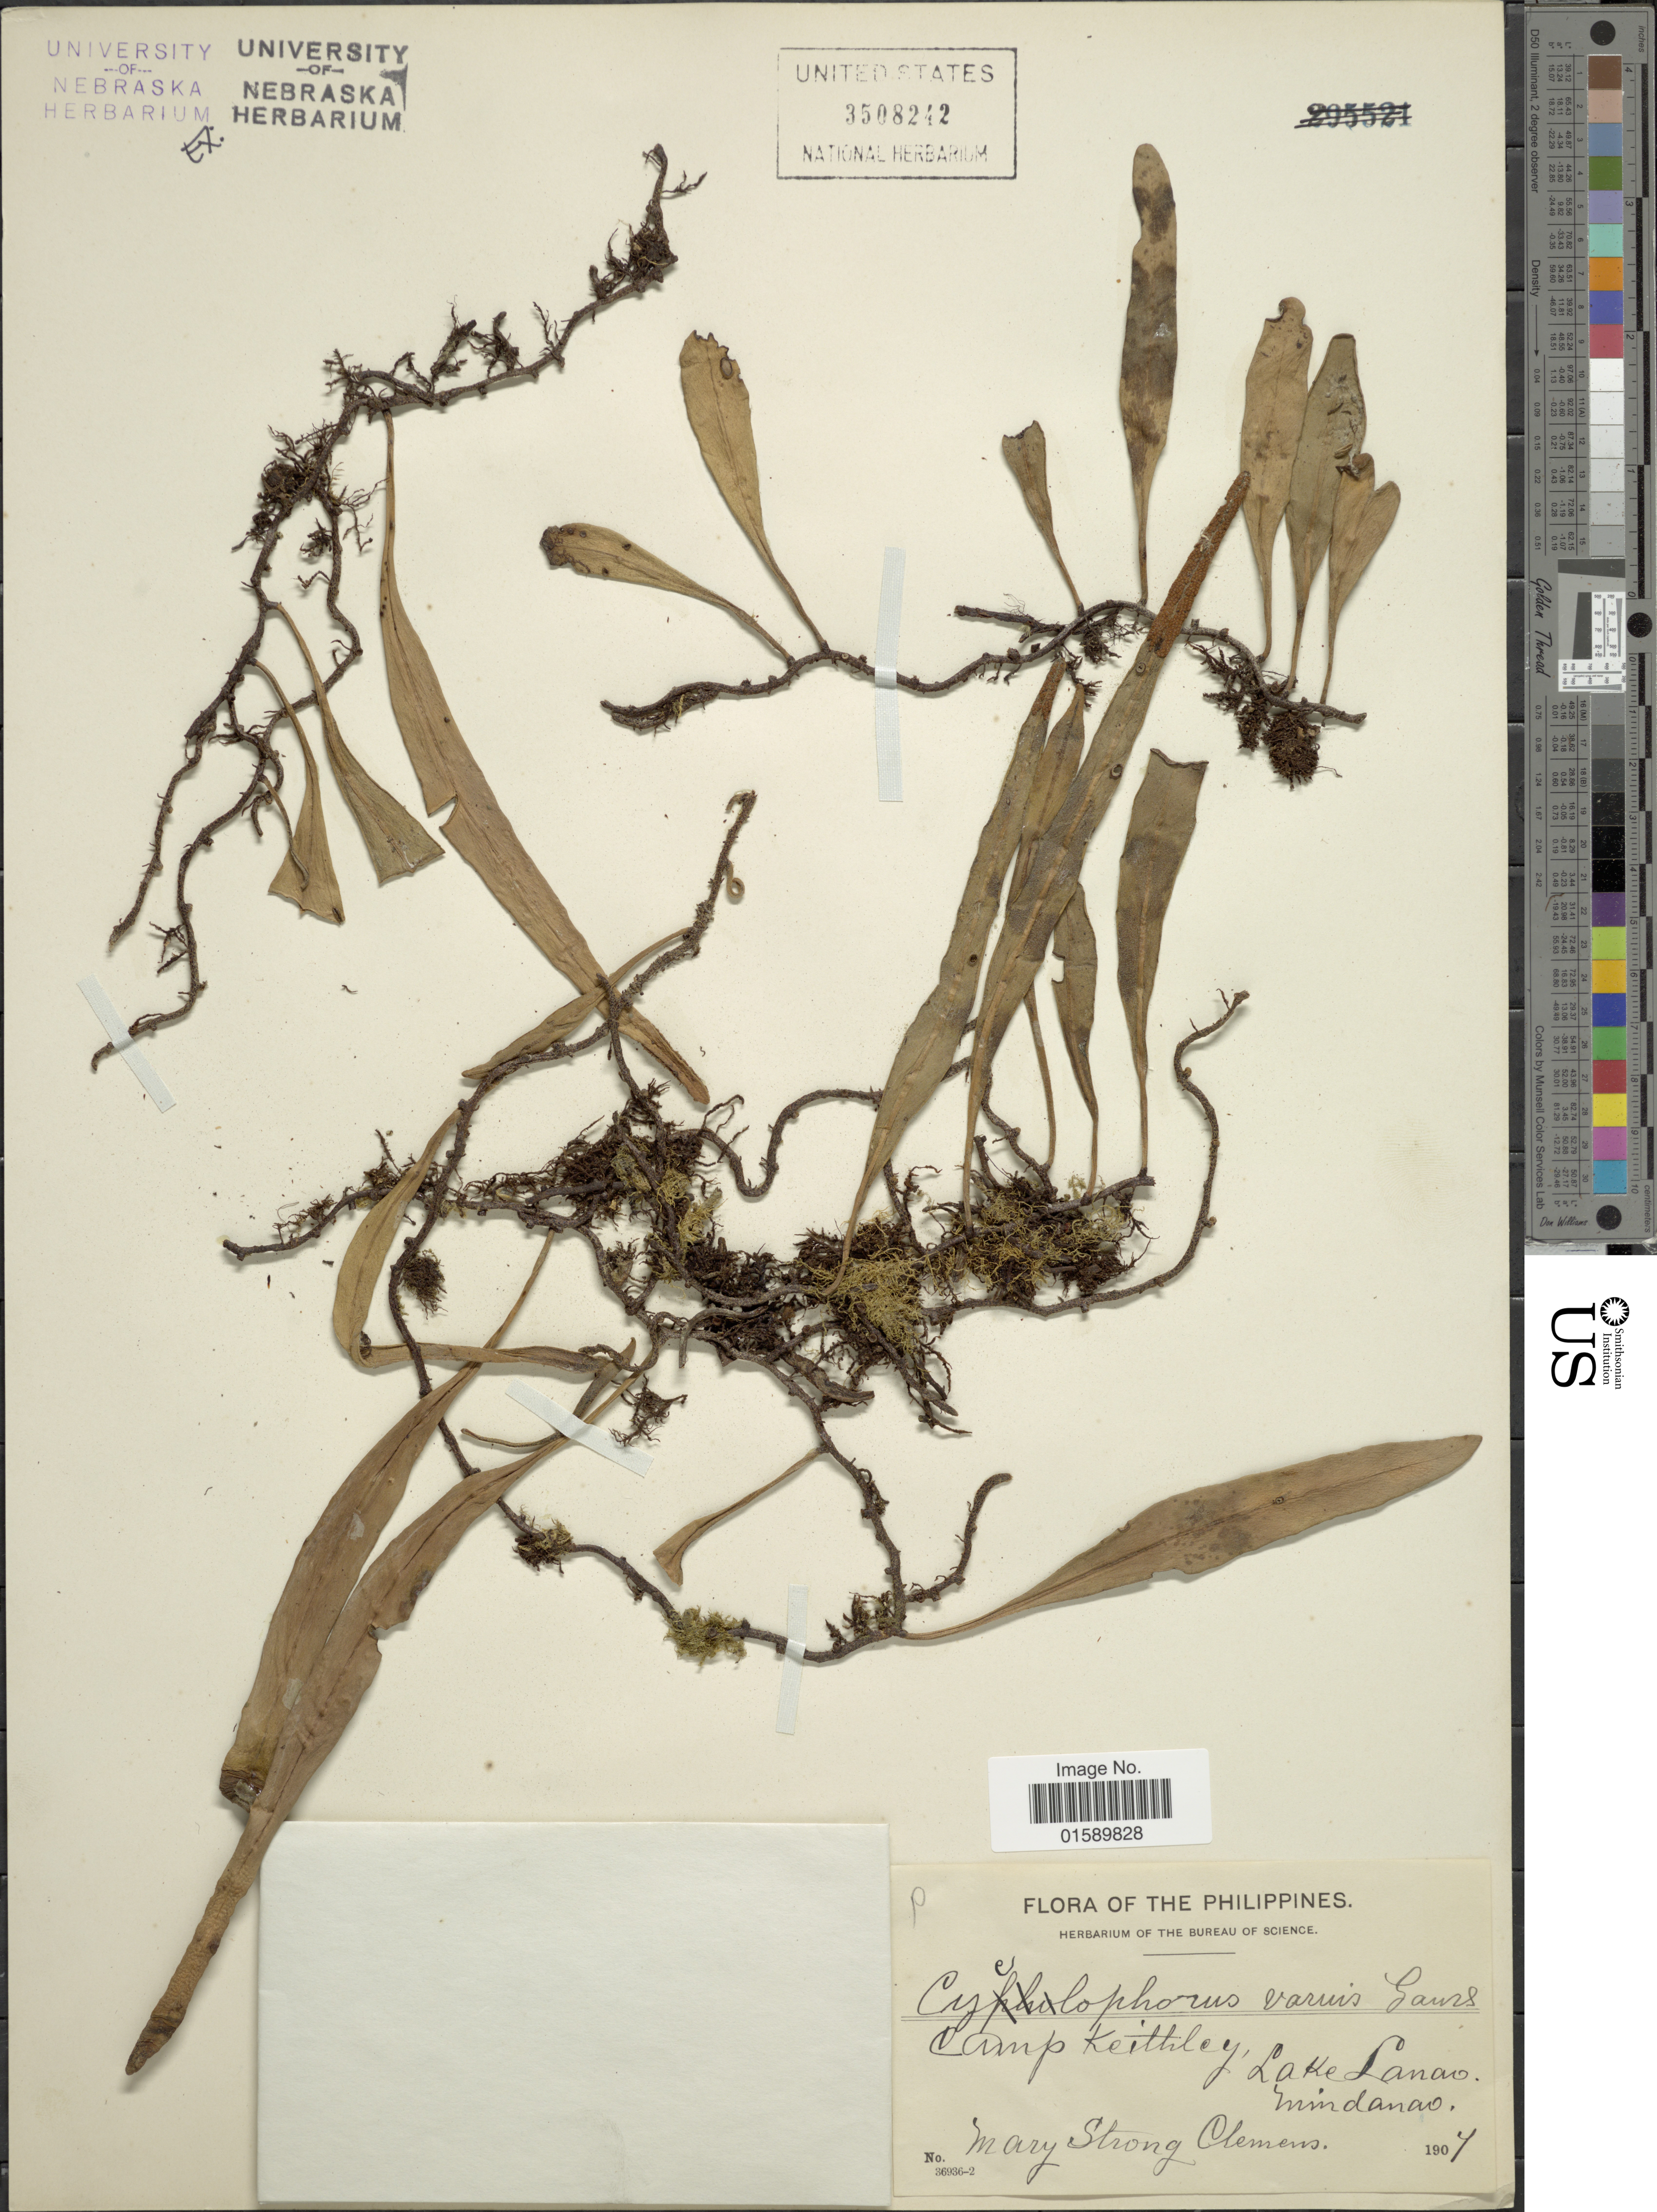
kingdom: Plantae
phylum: Tracheophyta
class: Polypodiopsida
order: Polypodiales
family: Polypodiaceae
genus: Pyrrosia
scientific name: Pyrrosia varia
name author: (Kaulf.) Farw.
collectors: M. S. Clemens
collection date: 1907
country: Philippines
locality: Camp Keithley, Lake Lanao, Mindanao.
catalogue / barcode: US 3508242